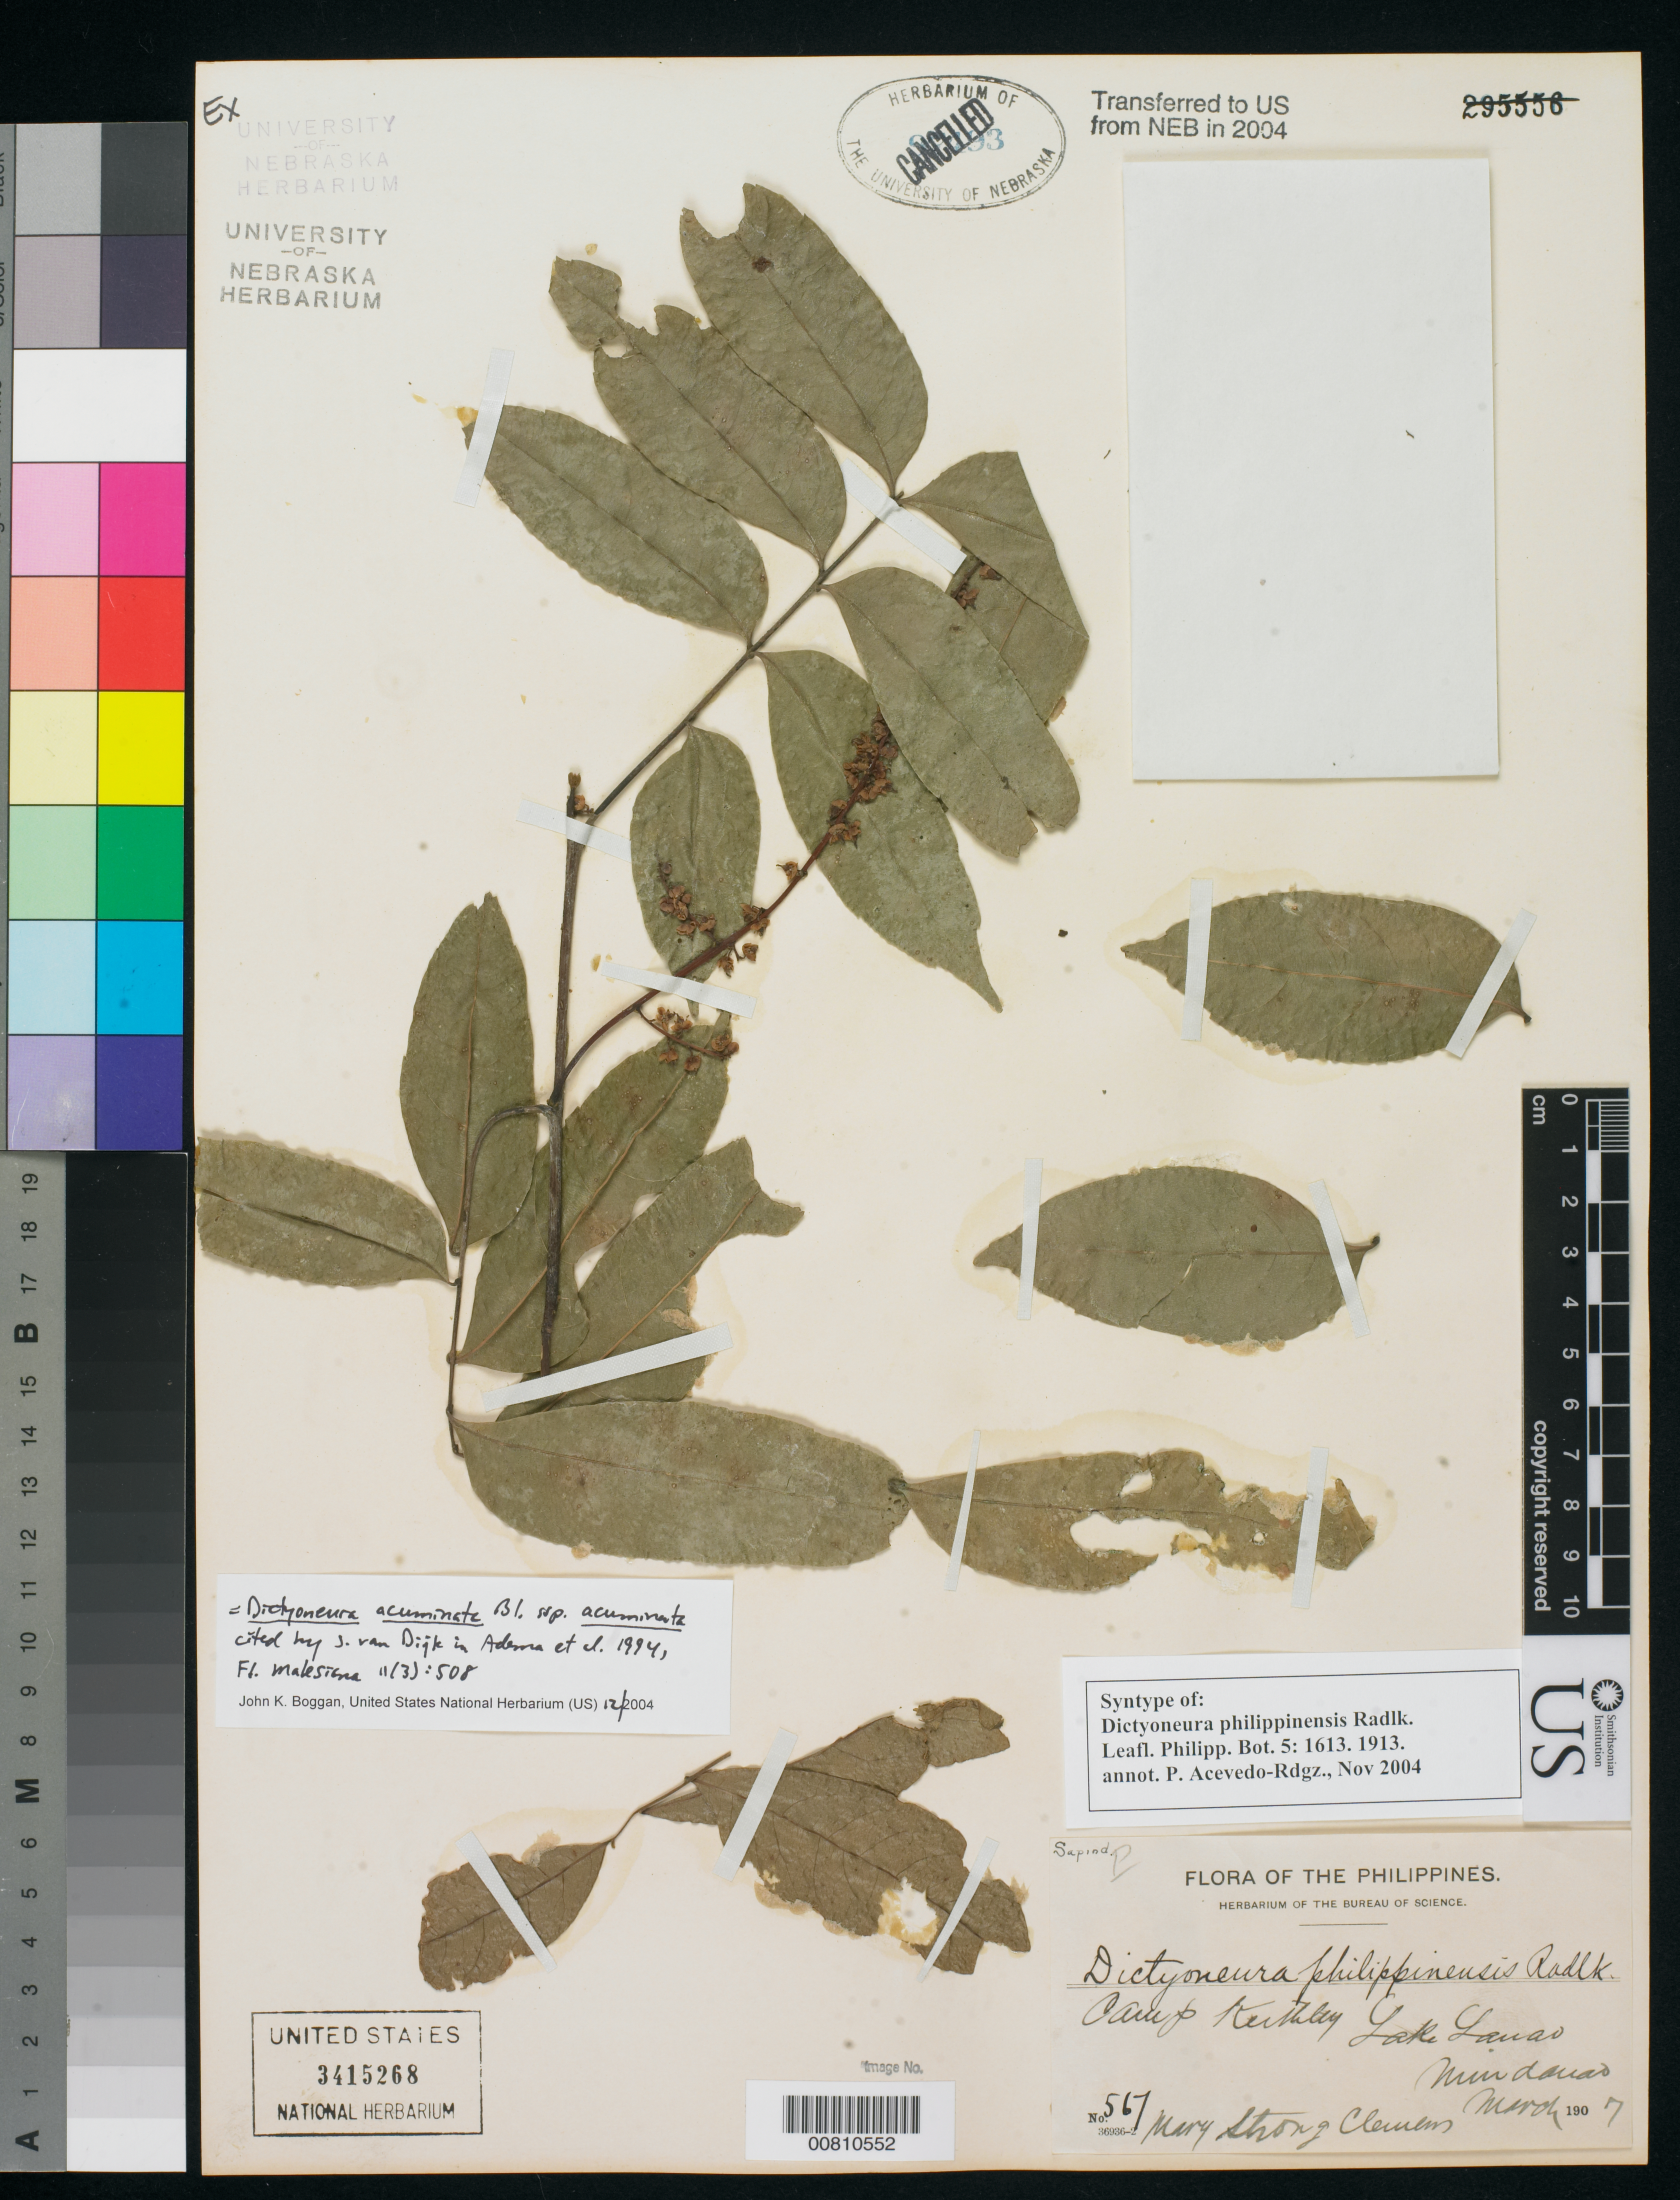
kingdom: Plantae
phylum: Tracheophyta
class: Magnoliopsida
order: Sapindales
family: Sapindaceae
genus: Dictyoneura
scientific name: Dictyoneura philippinensis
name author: Radlk. in Elmer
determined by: Boggan, J. K., (US), NMNH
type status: Isosyntype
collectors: M. S. Clemens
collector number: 567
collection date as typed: Mar 1907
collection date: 1907-03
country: Philippines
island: Mindanao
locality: Camp Keithley, Lake Lanao, Mindanao.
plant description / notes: Cited by J. van Dijk in Adema et al. 1994, Fl. Malesiana 11(3): 308.; Ex Herb. University of Nebraska, transferred to US from NEB in 2004.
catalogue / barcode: US 3415268